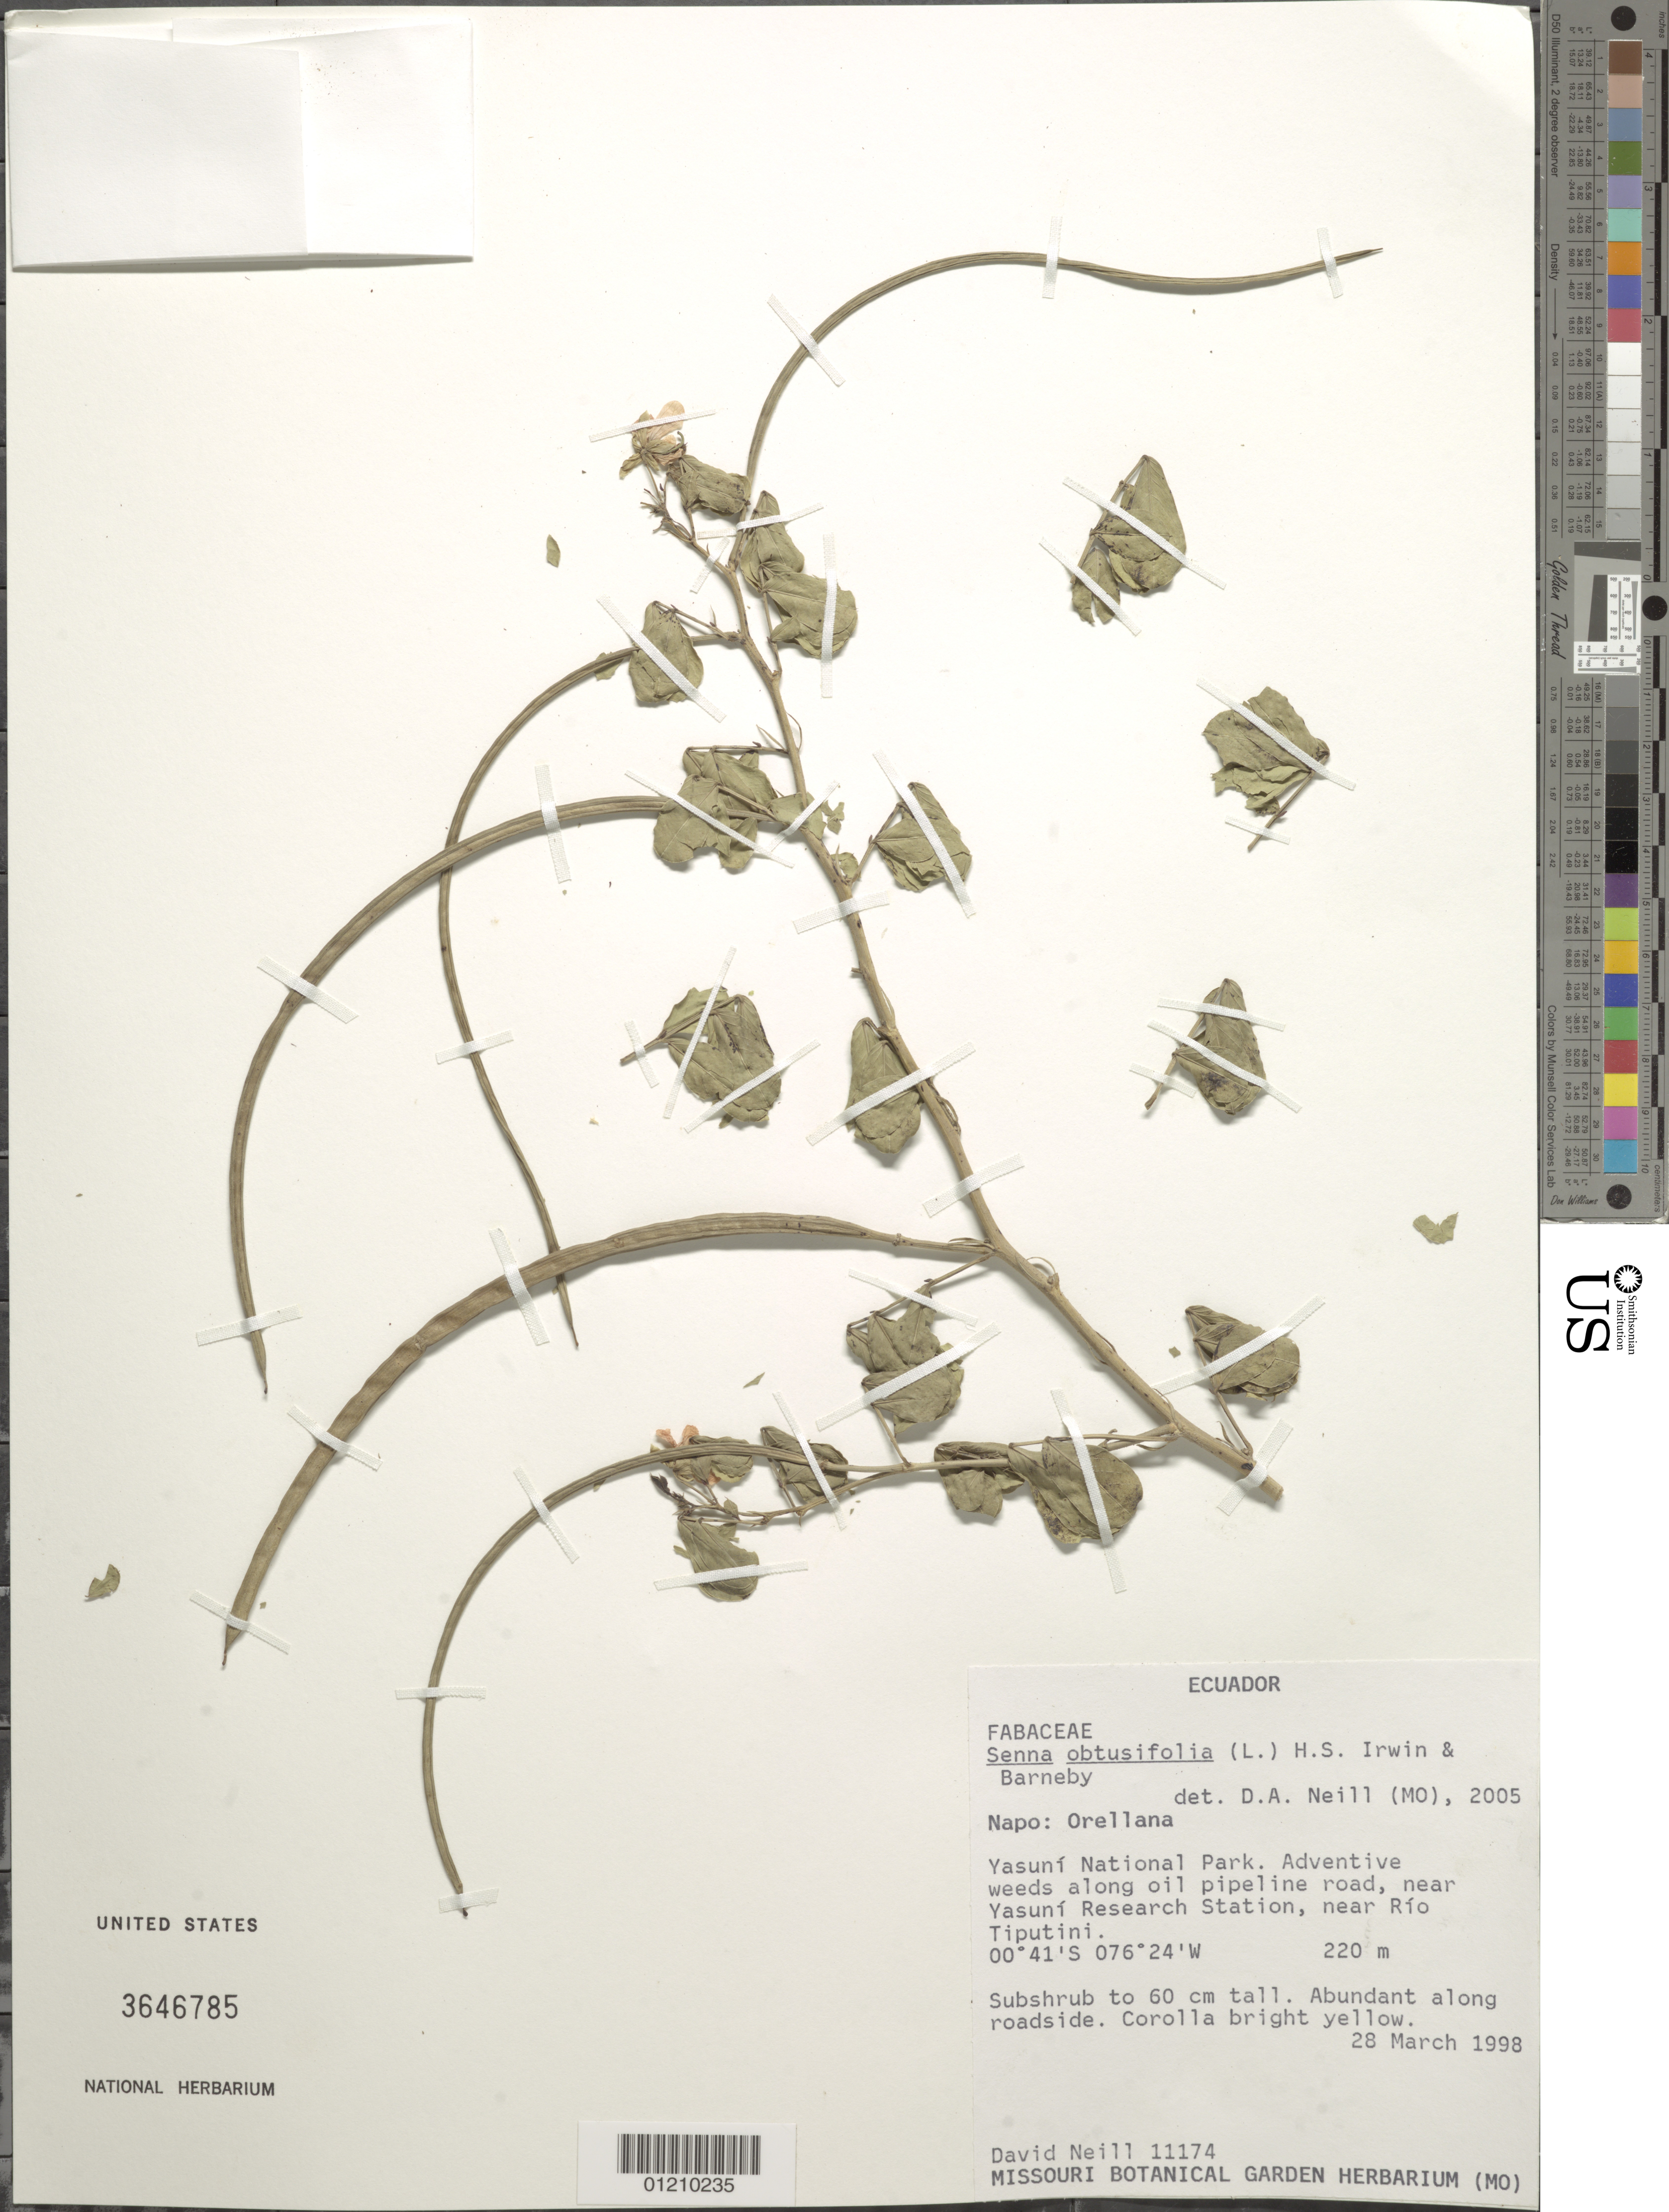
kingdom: Plantae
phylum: Tracheophyta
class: Magnoliopsida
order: Fabales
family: Fabaceae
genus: Senna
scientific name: Senna obtusifolia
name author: (L.) H.S. Irwin & Barneby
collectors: D. A. Neill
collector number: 11174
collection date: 1998-03-28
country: Ecuador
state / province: Napo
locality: Yasuni National Park, near Rio Tiputini.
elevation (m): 220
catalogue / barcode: US 3646785